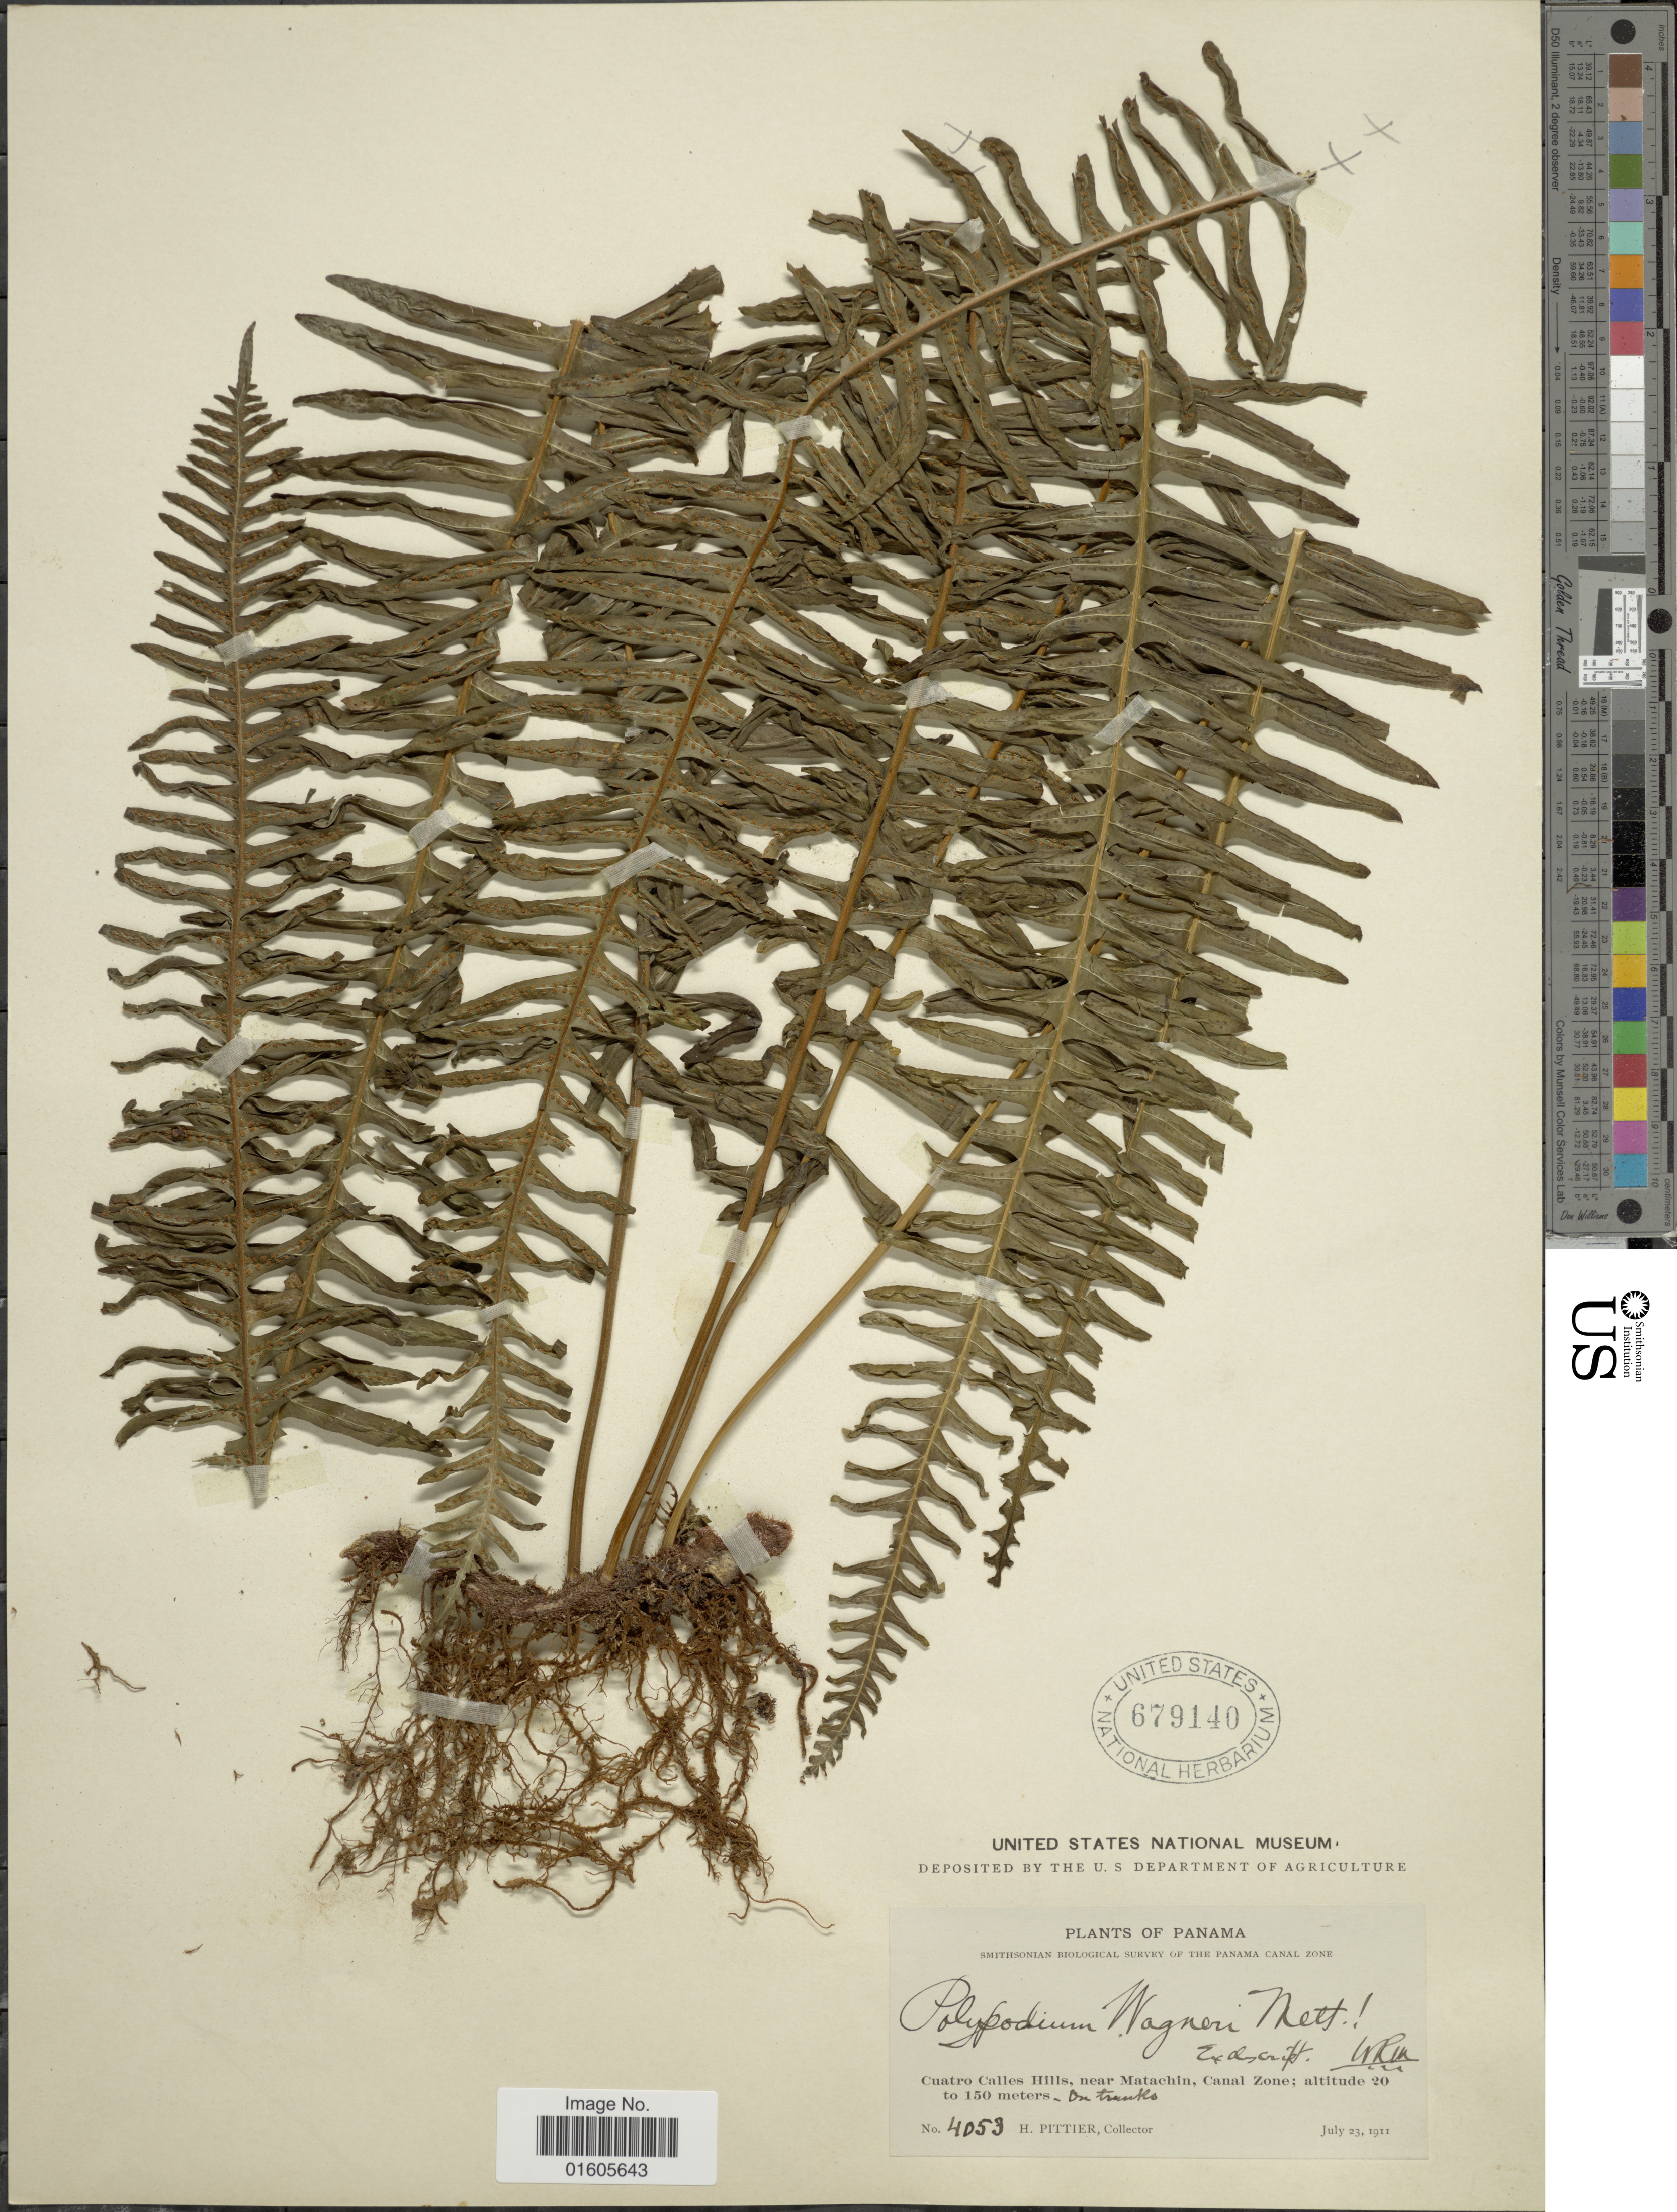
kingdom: Plantae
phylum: Tracheophyta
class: Polypodiopsida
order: Polypodiales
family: Polypodiaceae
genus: Serpocaulon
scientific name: Serpocaulon wagneri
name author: (Mett.) A.R. Sm.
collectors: H. F. Pittier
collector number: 4053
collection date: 1911-07-23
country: Panama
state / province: Colón / Panamá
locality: Cuatro Calles Hills, near Matachin, Canal Zone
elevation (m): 20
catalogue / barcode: US 679140